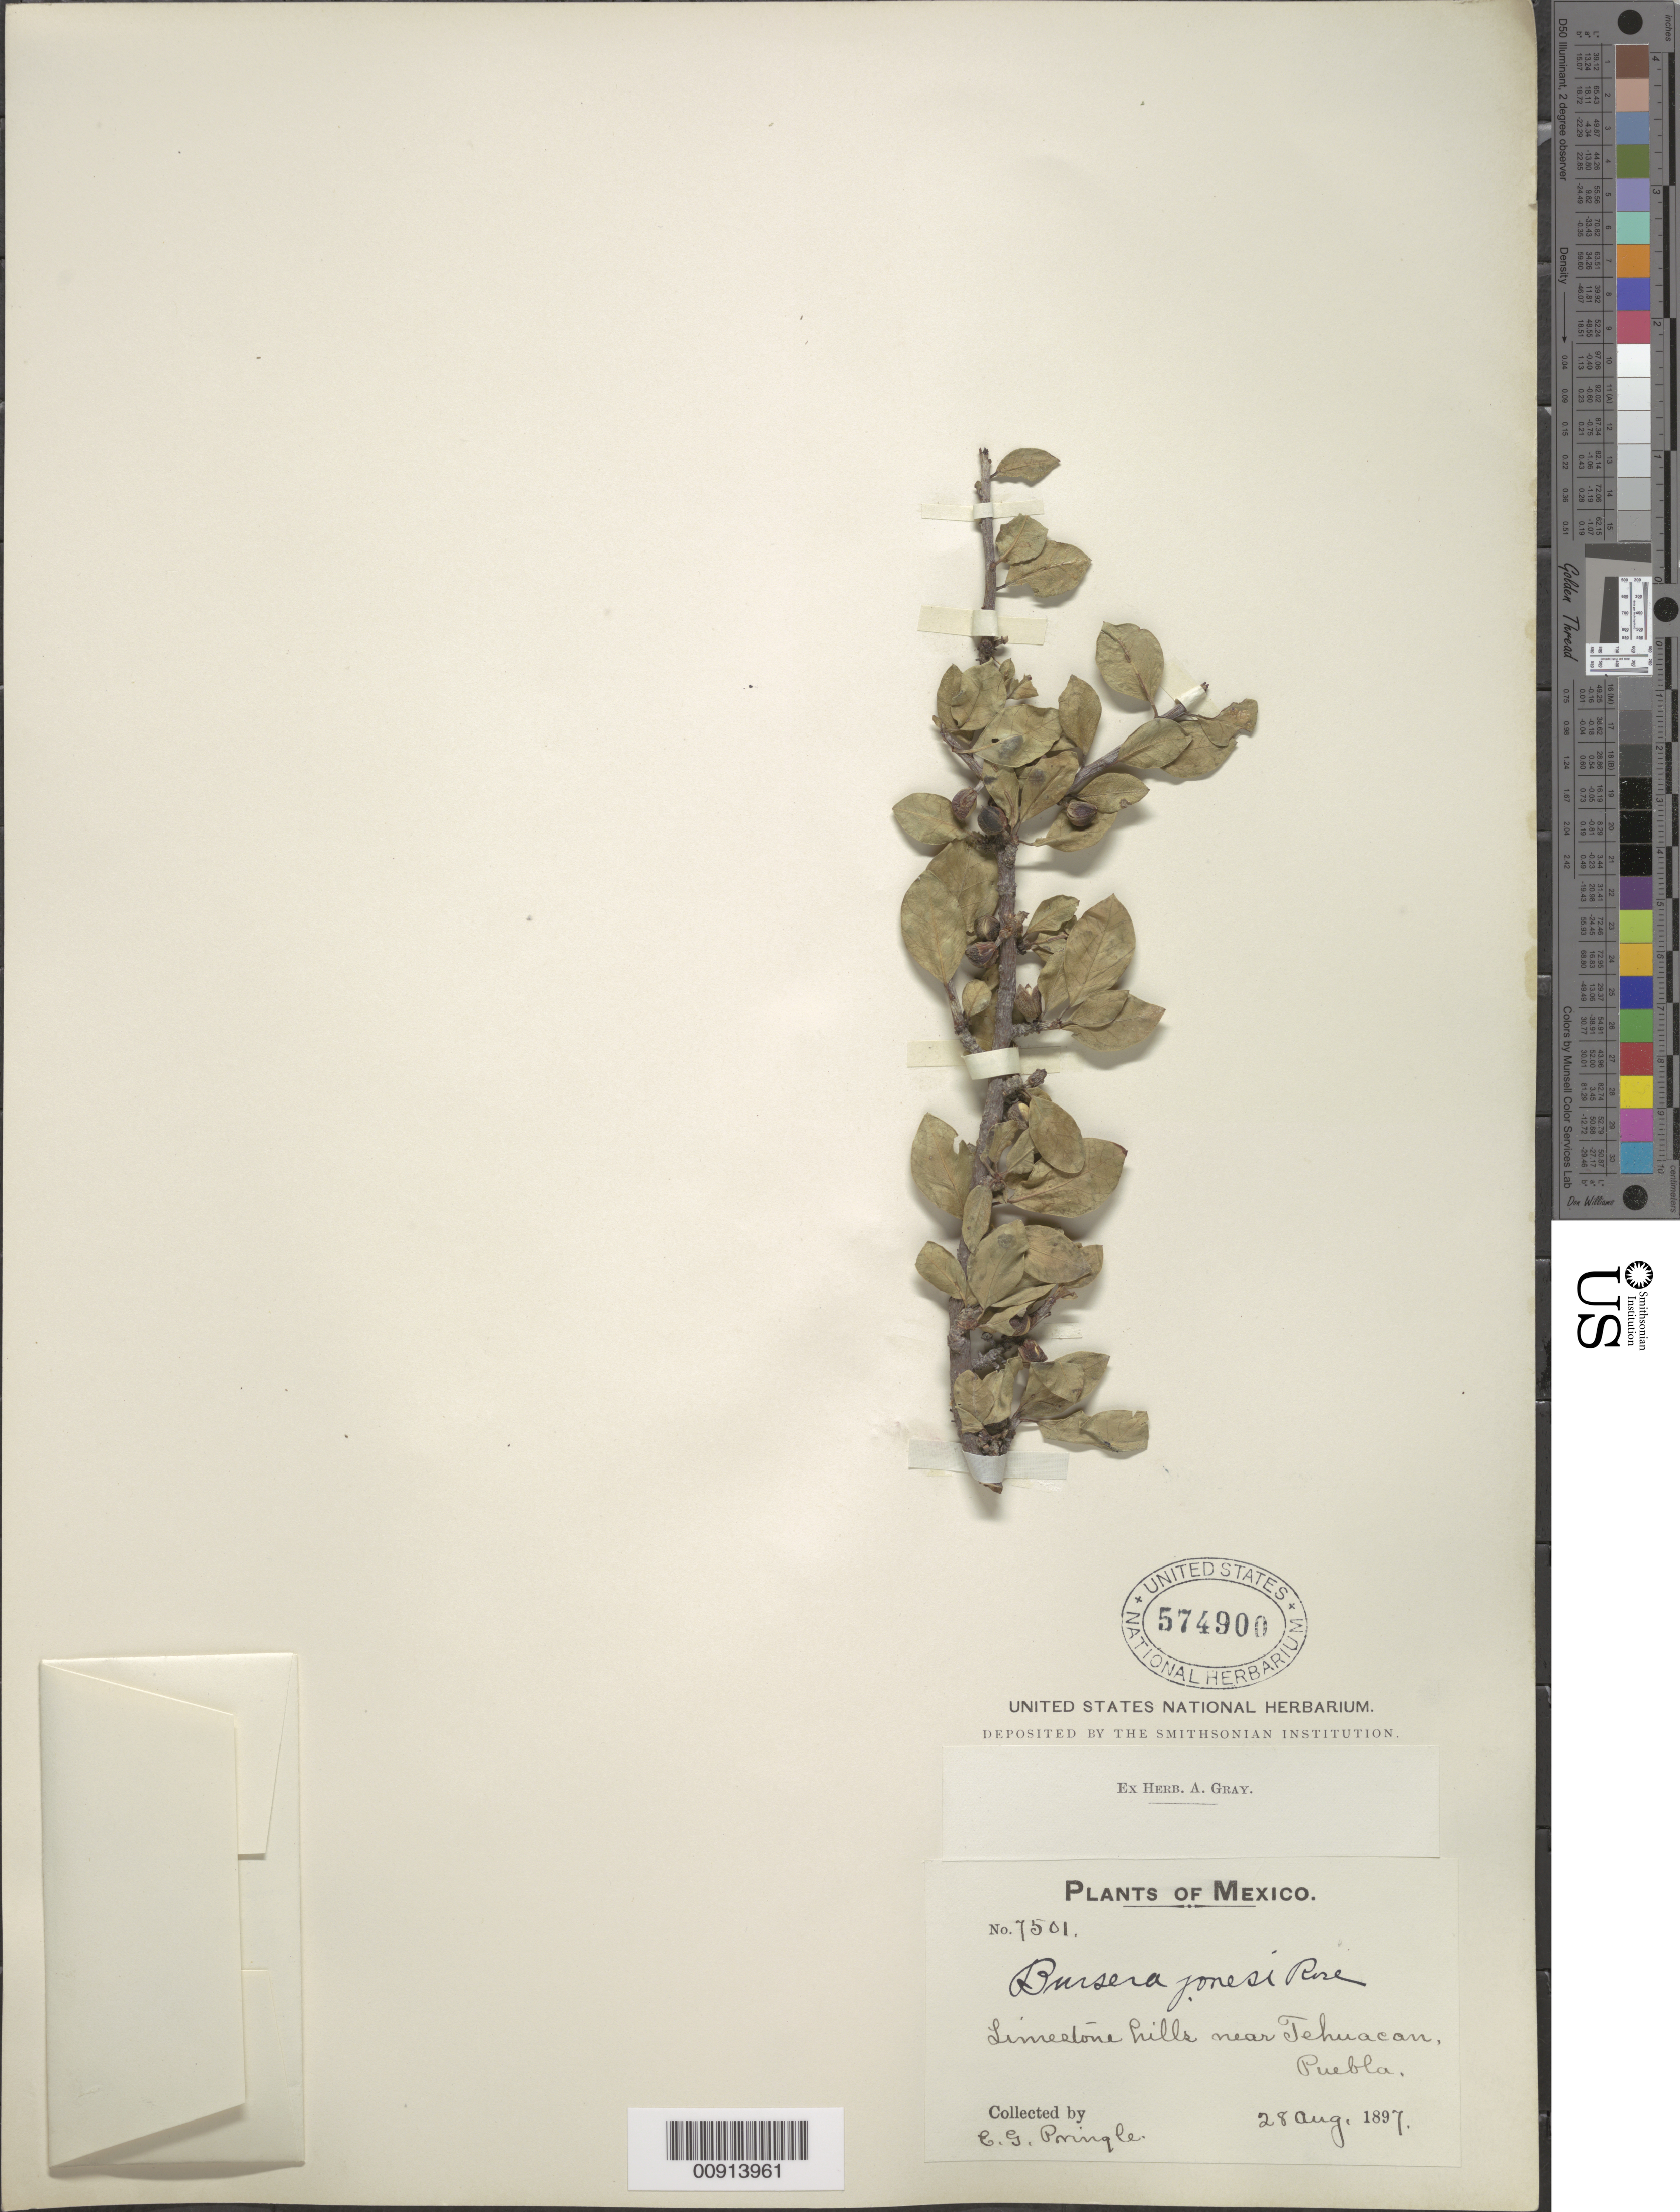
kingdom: Plantae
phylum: Tracheophyta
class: Magnoliopsida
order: Sapindales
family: Burseraceae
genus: Bursera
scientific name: Bursera schlechtendalii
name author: Engl.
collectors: C. G. Pringle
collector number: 7501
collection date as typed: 28 Aug 1897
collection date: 1897-08-28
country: Mexico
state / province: Puebla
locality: Near Tehuacán, Puebla.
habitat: Limestone hills.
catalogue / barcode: US 574900